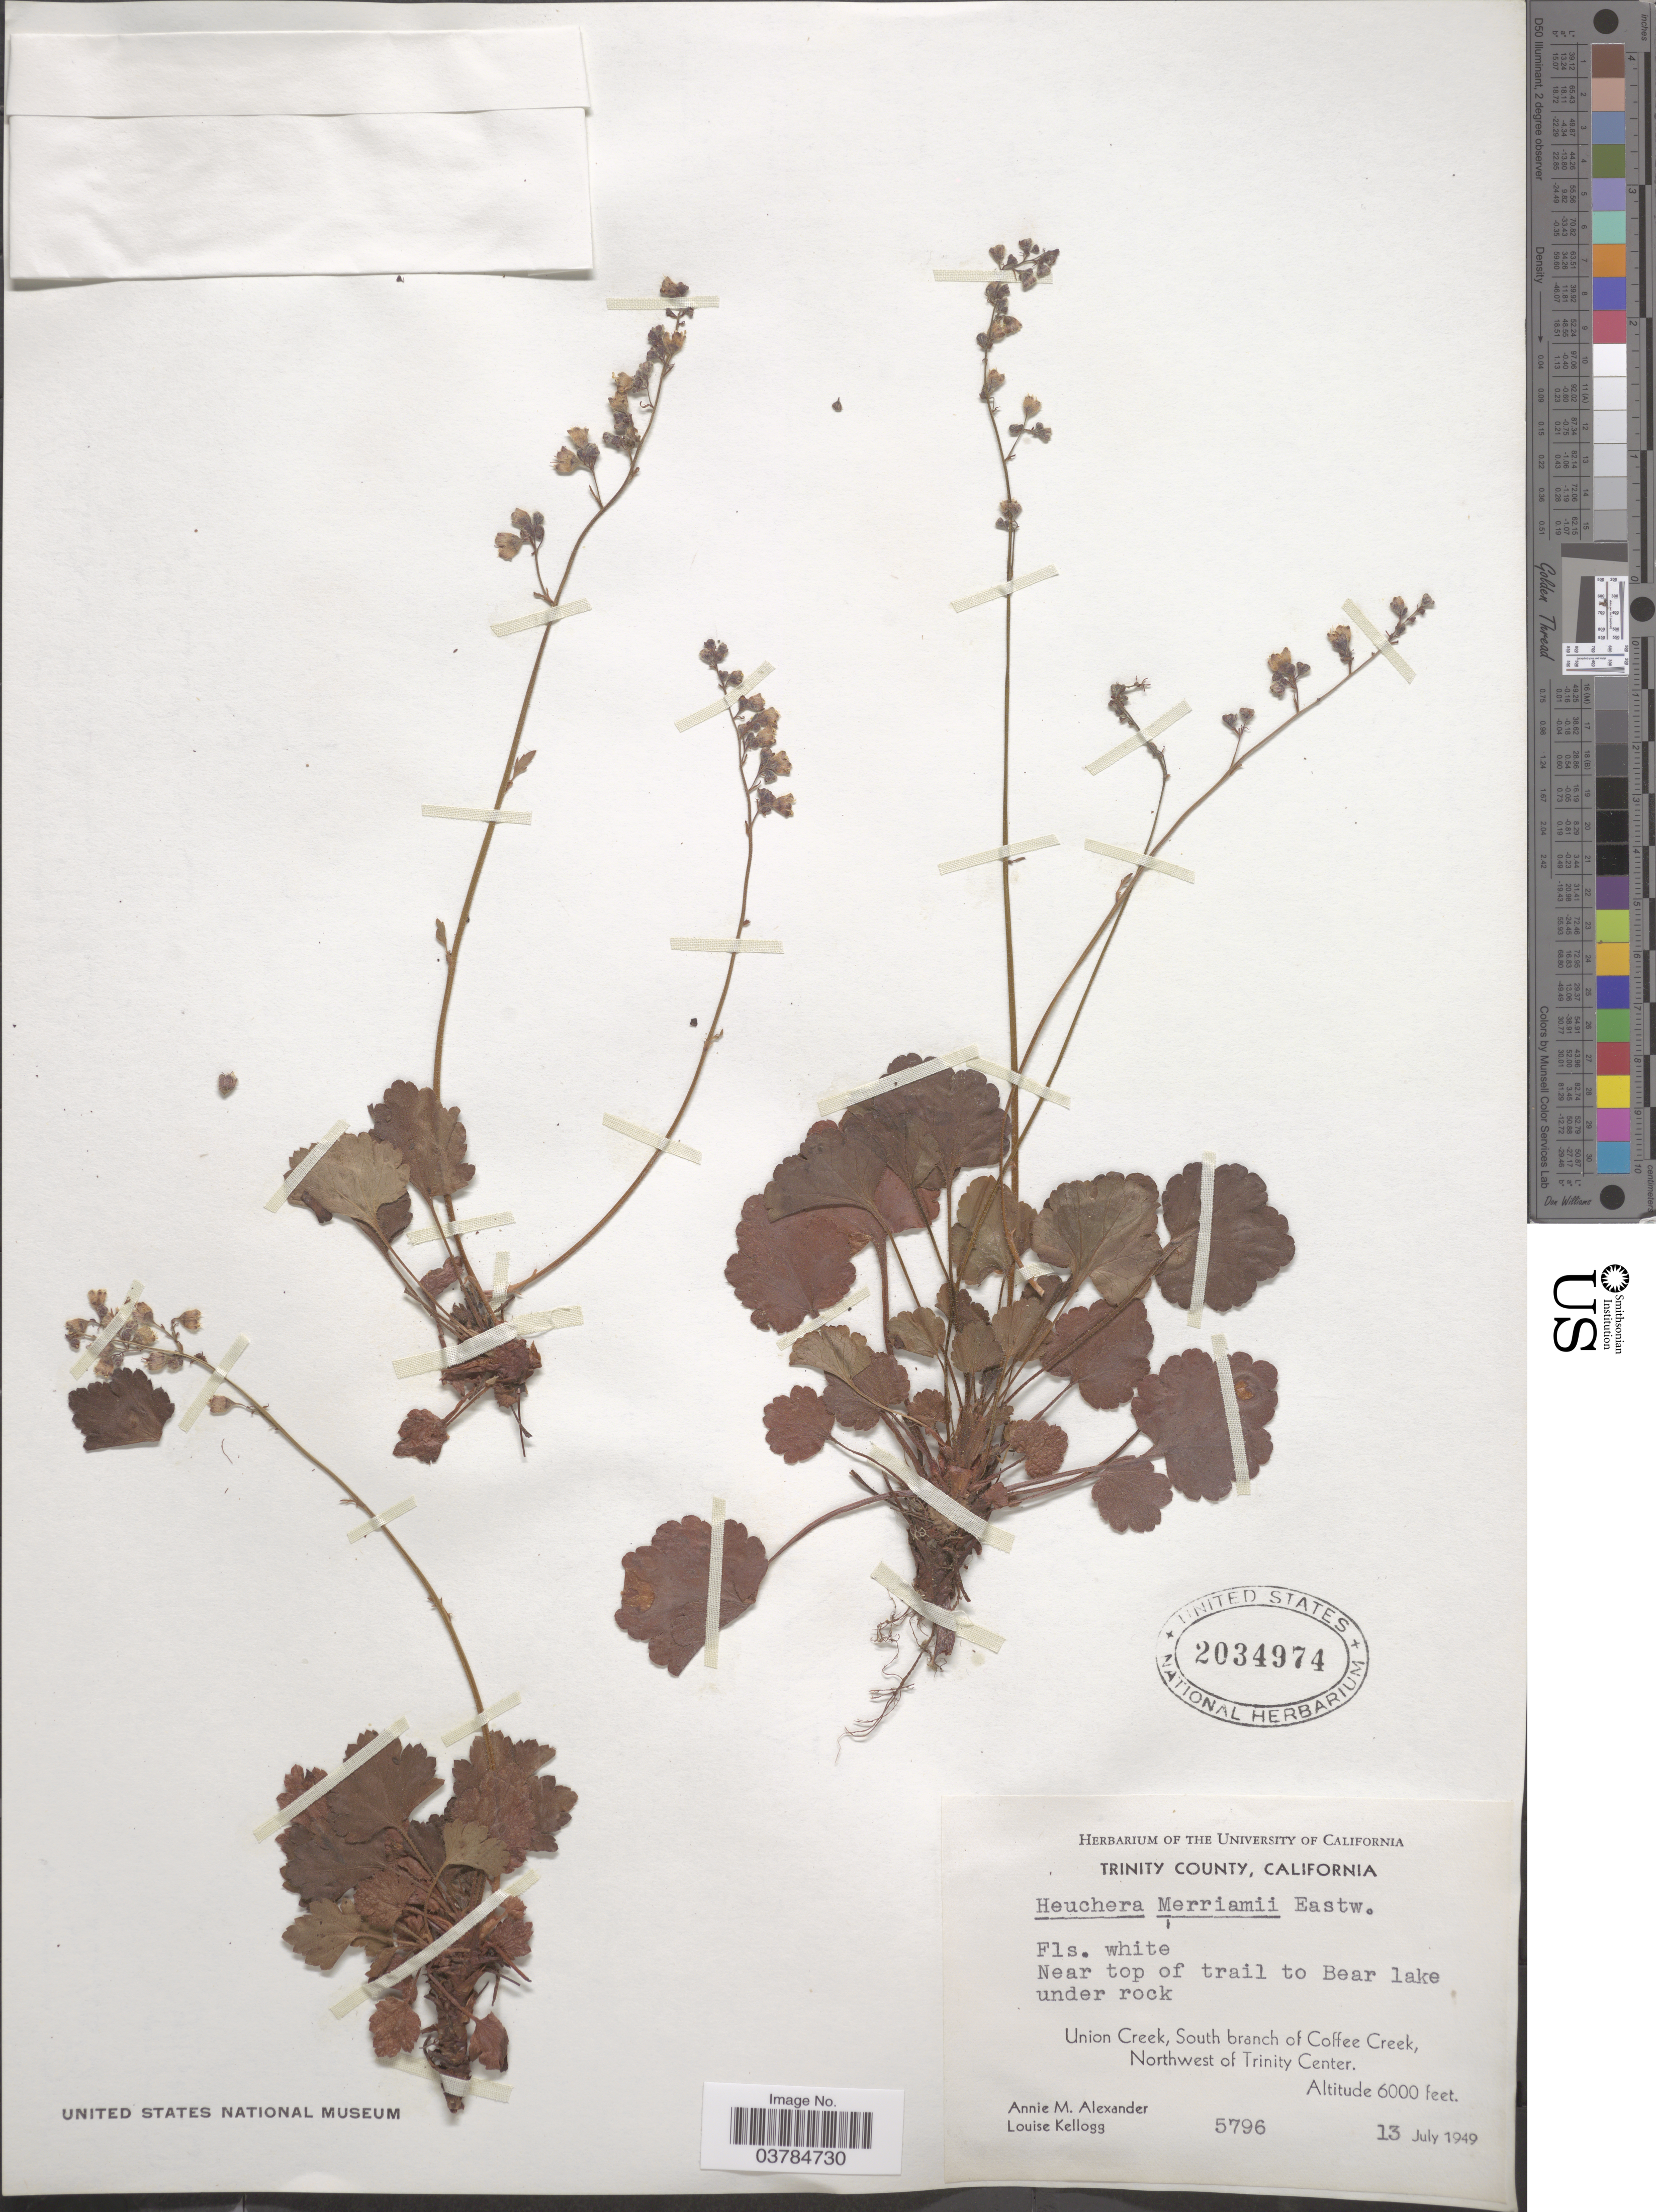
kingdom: Plantae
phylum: Tracheophyta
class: Magnoliopsida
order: Saxifragales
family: Saxifragaceae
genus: Heuchera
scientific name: Heuchera merriamii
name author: Eastw.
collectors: A. M. Alexander & L. Kellogg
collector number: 5796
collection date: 1949-07-13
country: United States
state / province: California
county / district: Trinity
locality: Trinity County. Near top of trail to Bear lake, under rock. Union Creek, South branch of Coffee Creek, Northwest of Trinity Center.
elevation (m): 1829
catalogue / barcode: US 2034974